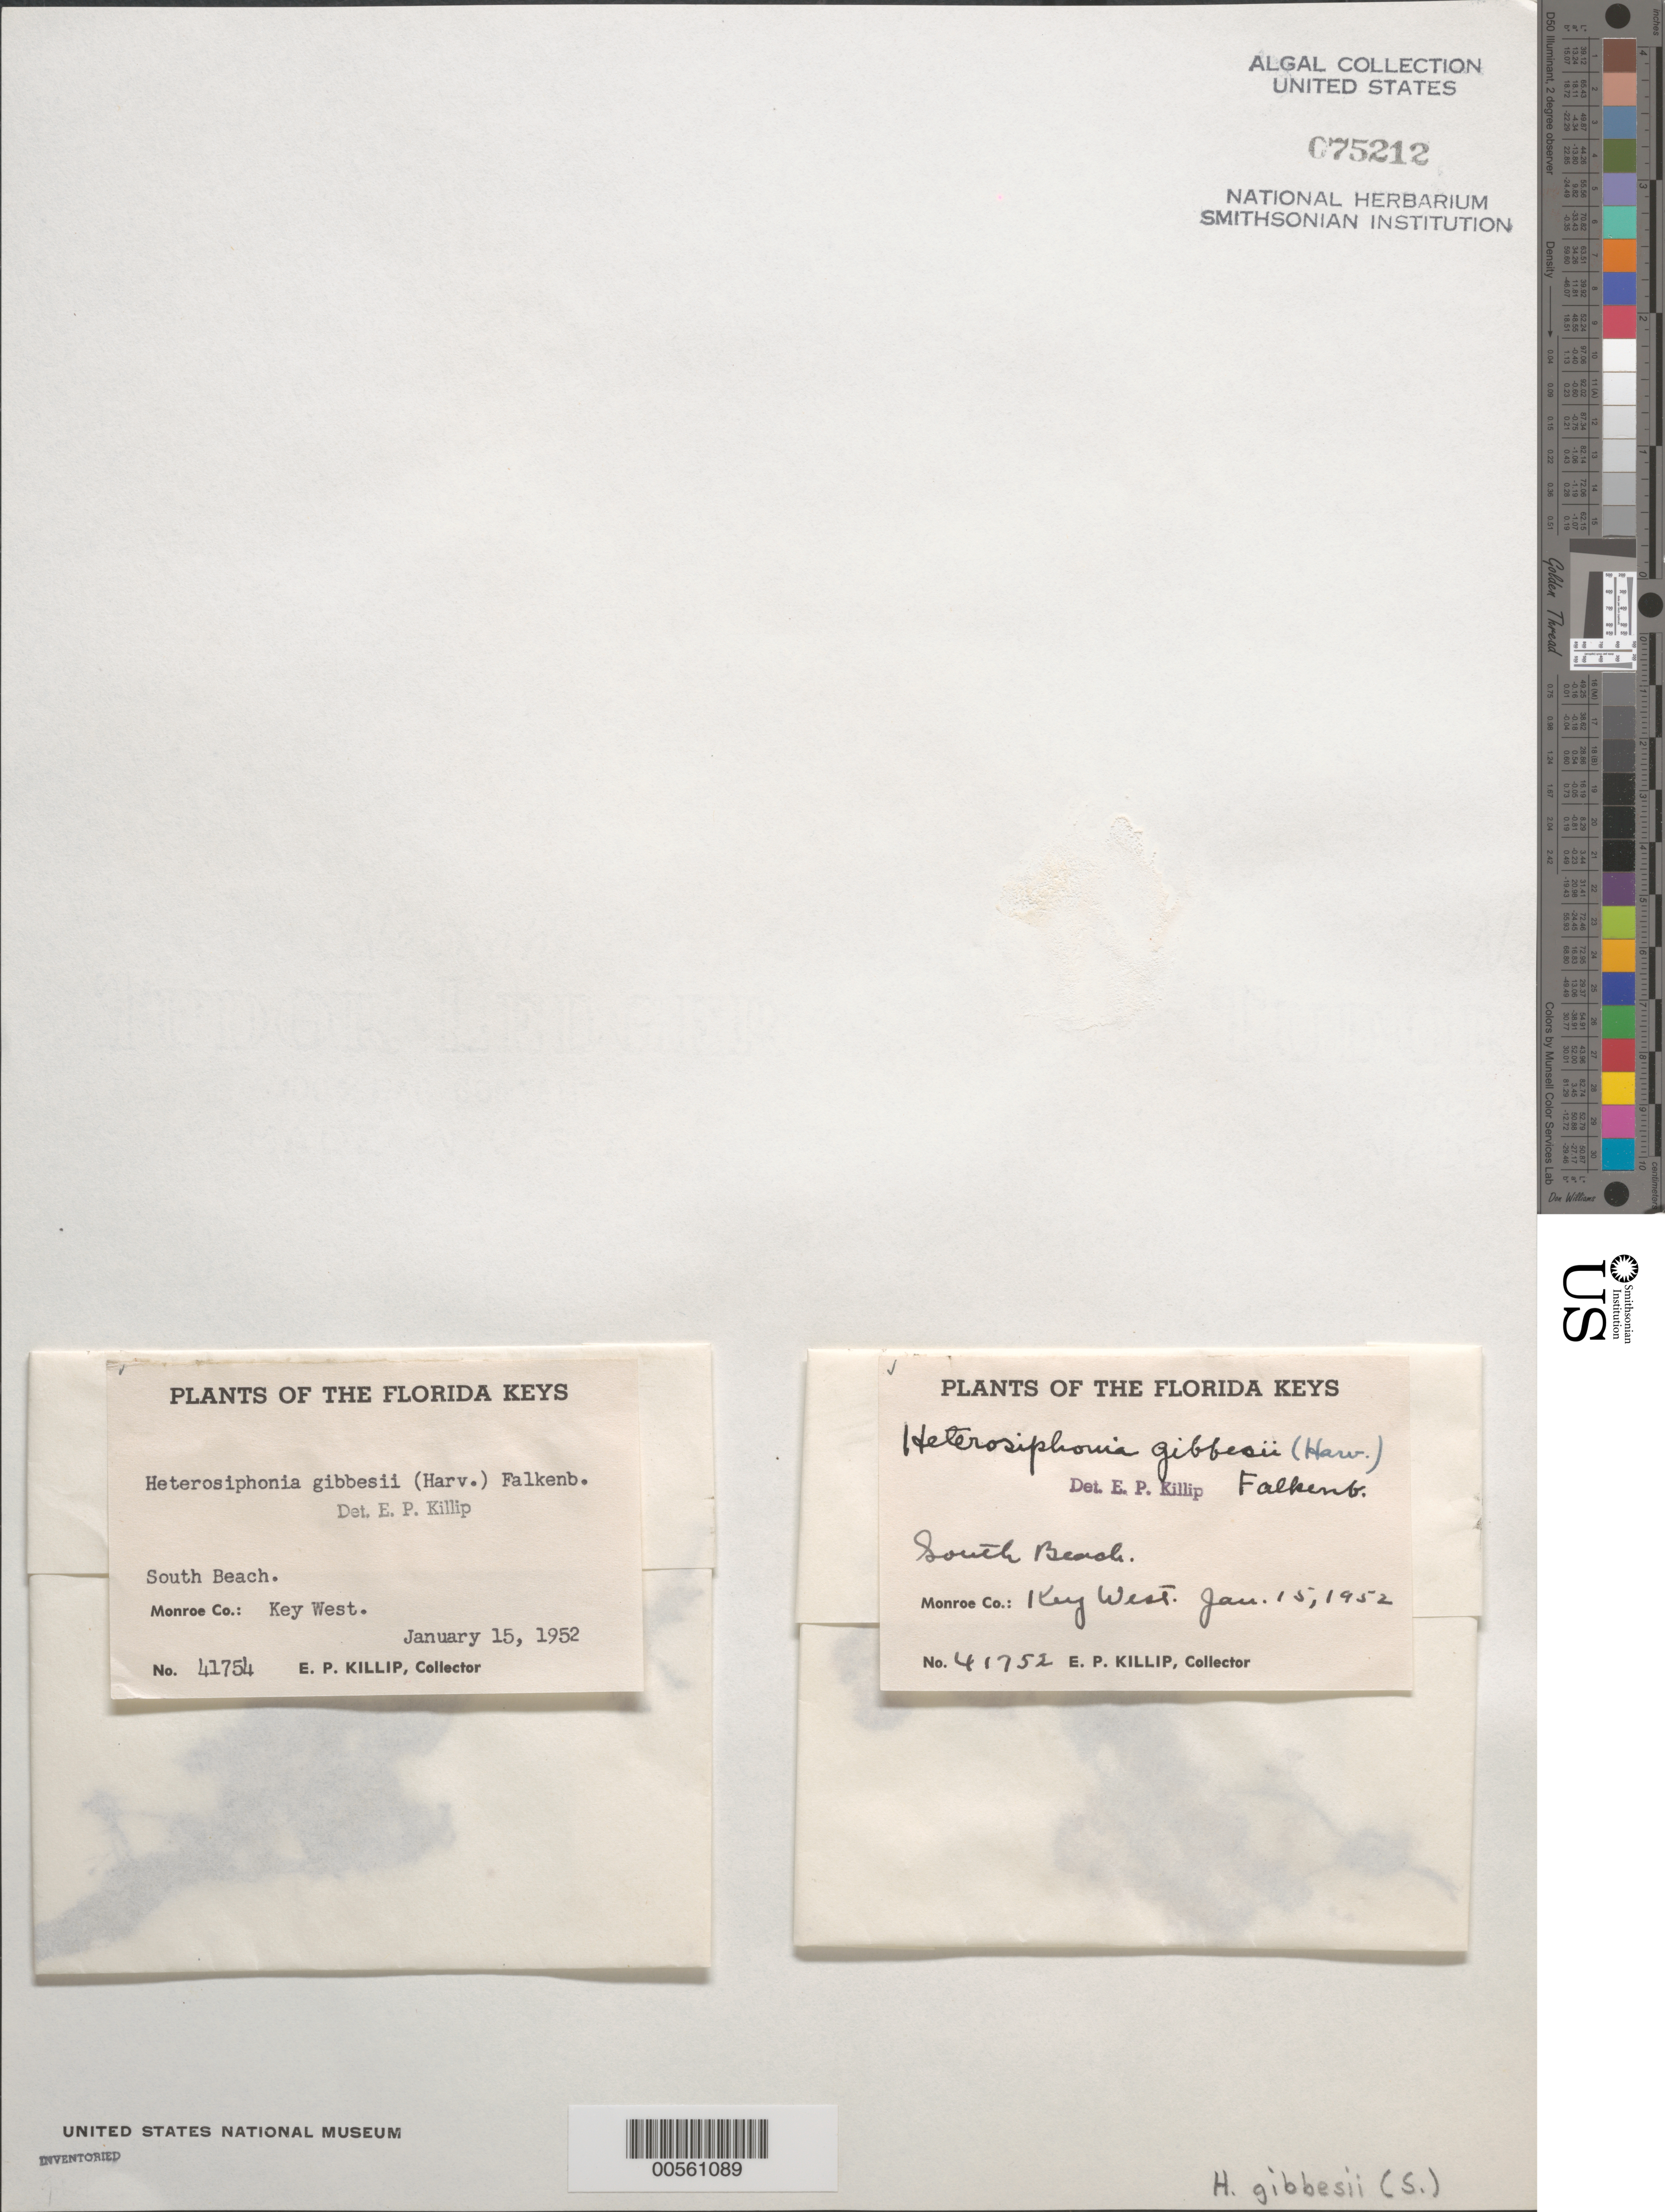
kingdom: Plantae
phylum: Rhodophyta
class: Florideophyceae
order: Ceramiales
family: Dasyaceae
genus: Heterosiphonia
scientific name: Heterosiphonia gibbesii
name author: (Harv.)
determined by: Killip, Ellsworth P.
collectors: E. P. Killip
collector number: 41752 & 41754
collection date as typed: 15 Jan 1952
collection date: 1952-01-15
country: United States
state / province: Florida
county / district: Monroe County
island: Key West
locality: South Beach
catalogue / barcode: US 75212